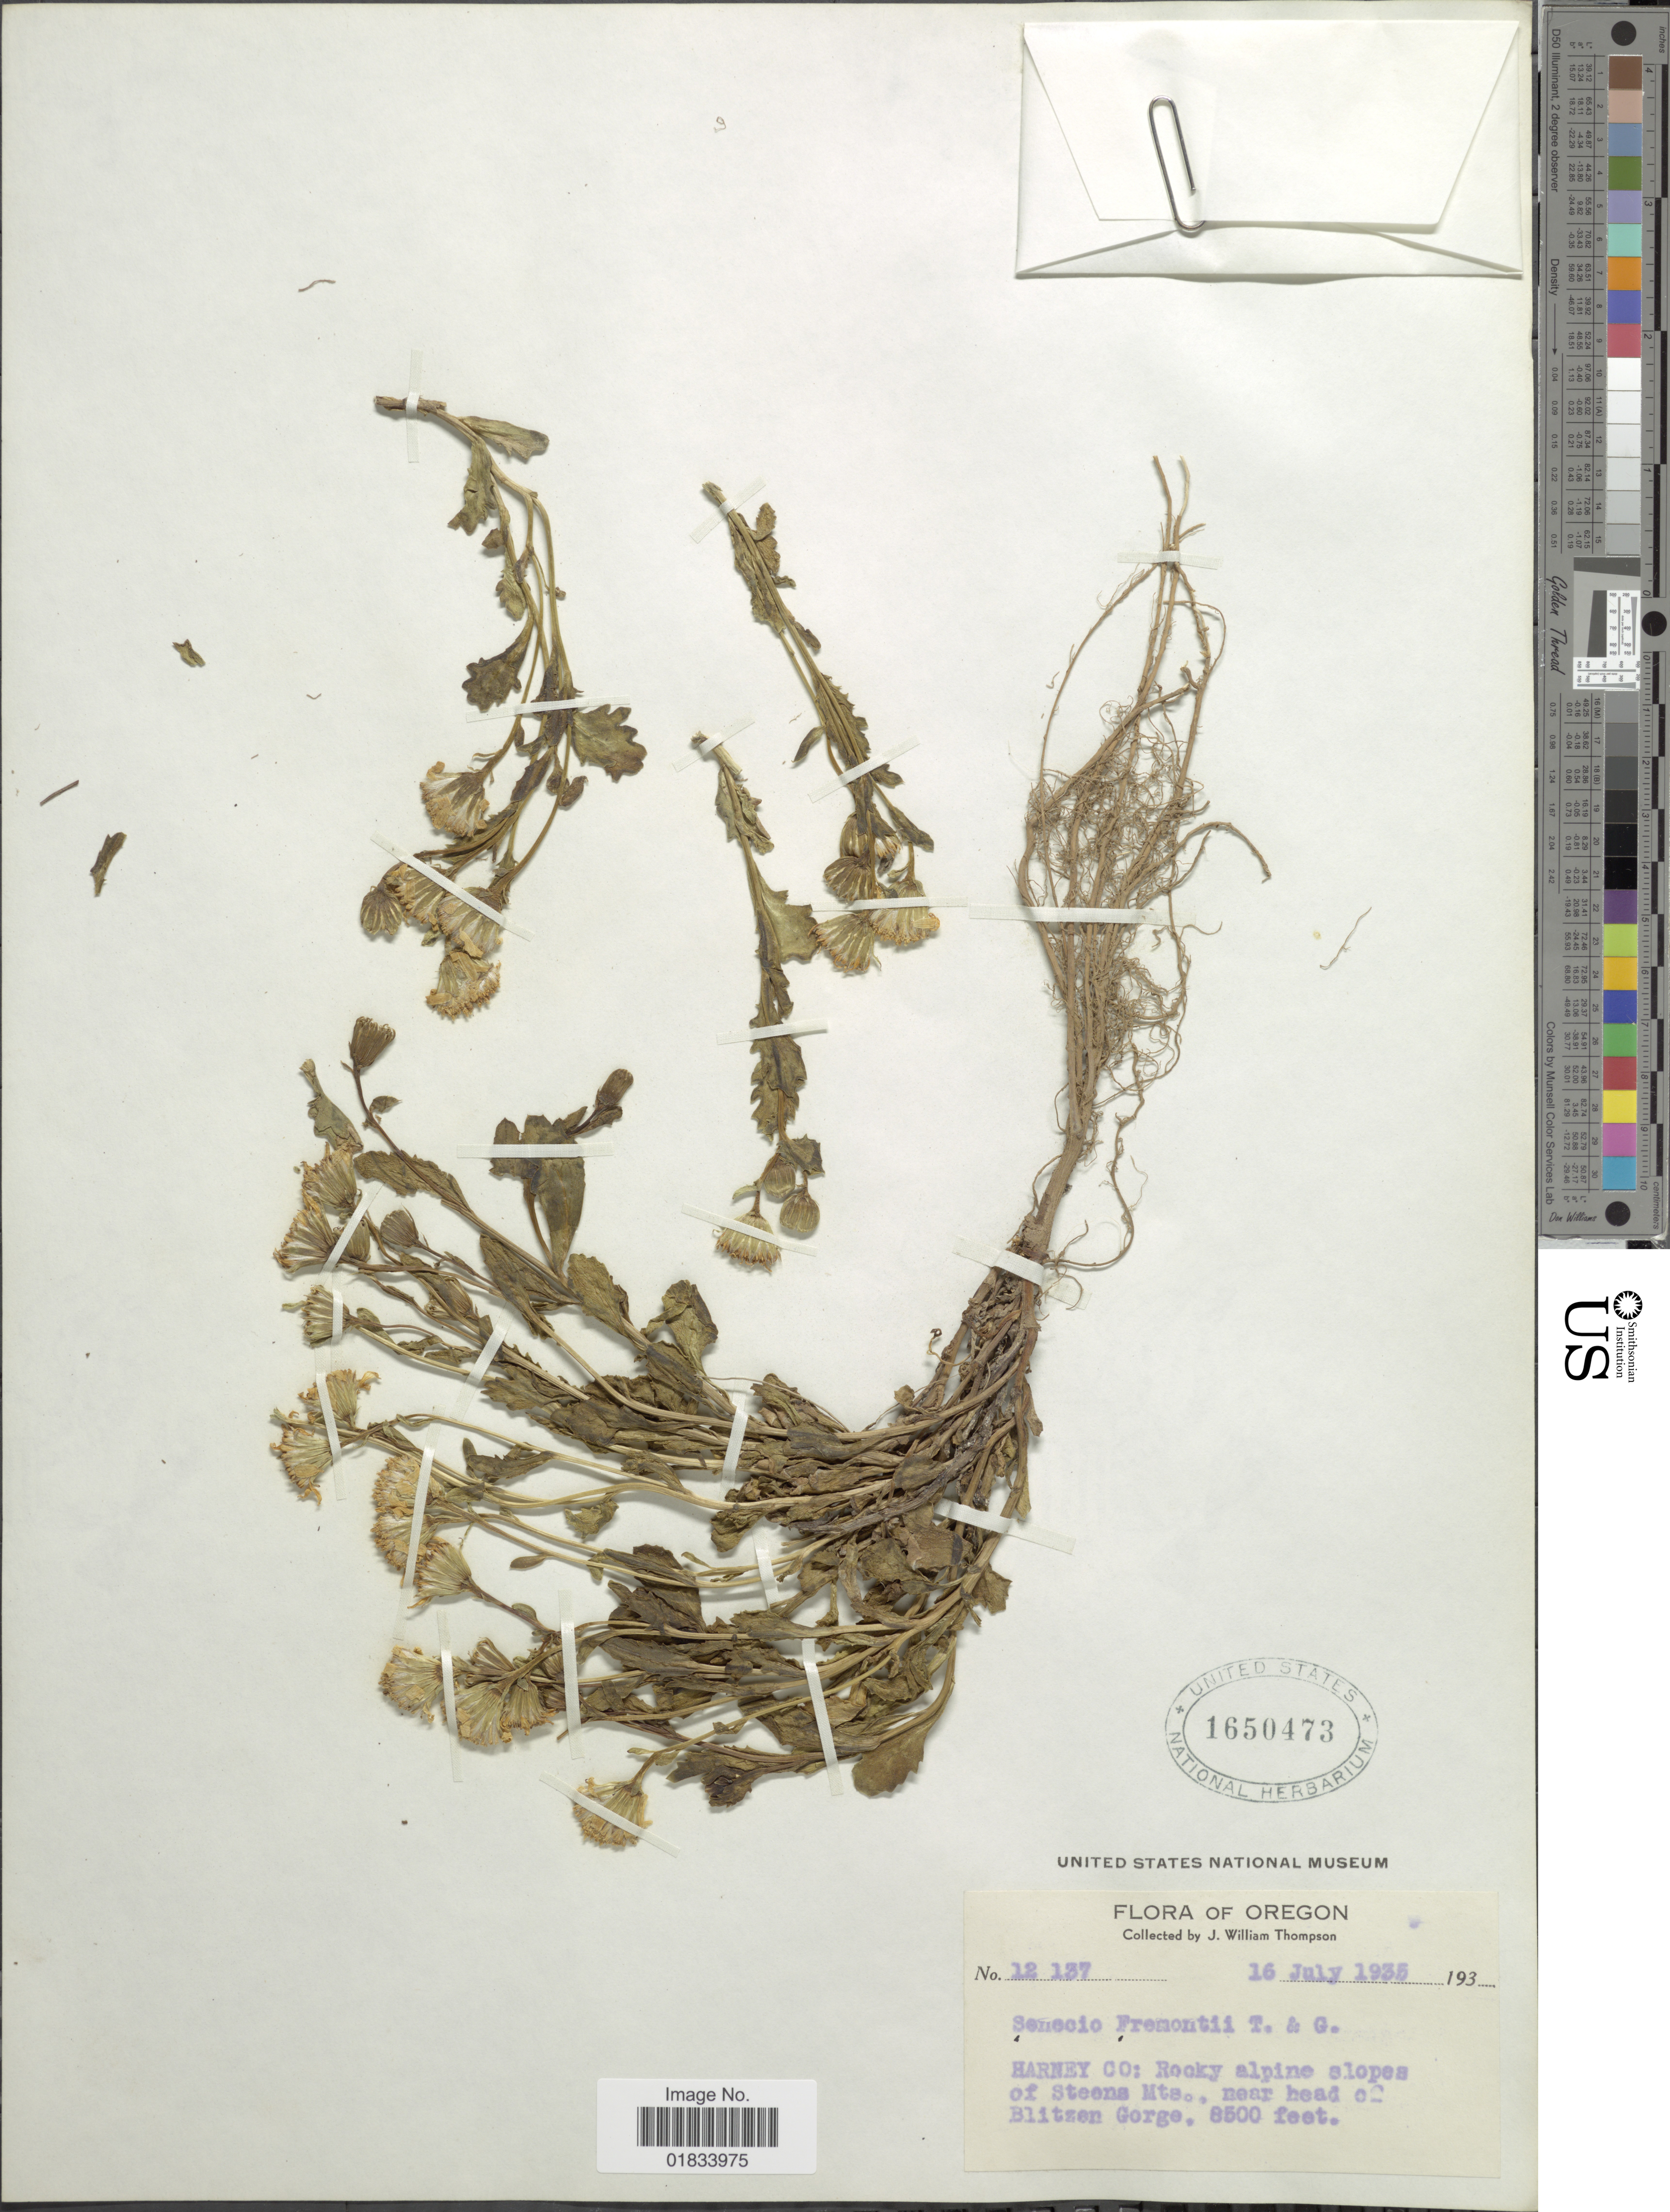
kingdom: Plantae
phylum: Tracheophyta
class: Magnoliopsida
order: Asterales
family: Asteraceae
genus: Senecio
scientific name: Senecio fremontii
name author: Torr. & A. Gray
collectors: J. W. Thompson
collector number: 12137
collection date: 1935-07-16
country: United States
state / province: Oregon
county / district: Harney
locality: Harney Co: Rocky alpine slopes of Steens Mts. near head of Blitzen Gorge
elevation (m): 2591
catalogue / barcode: US 1650473